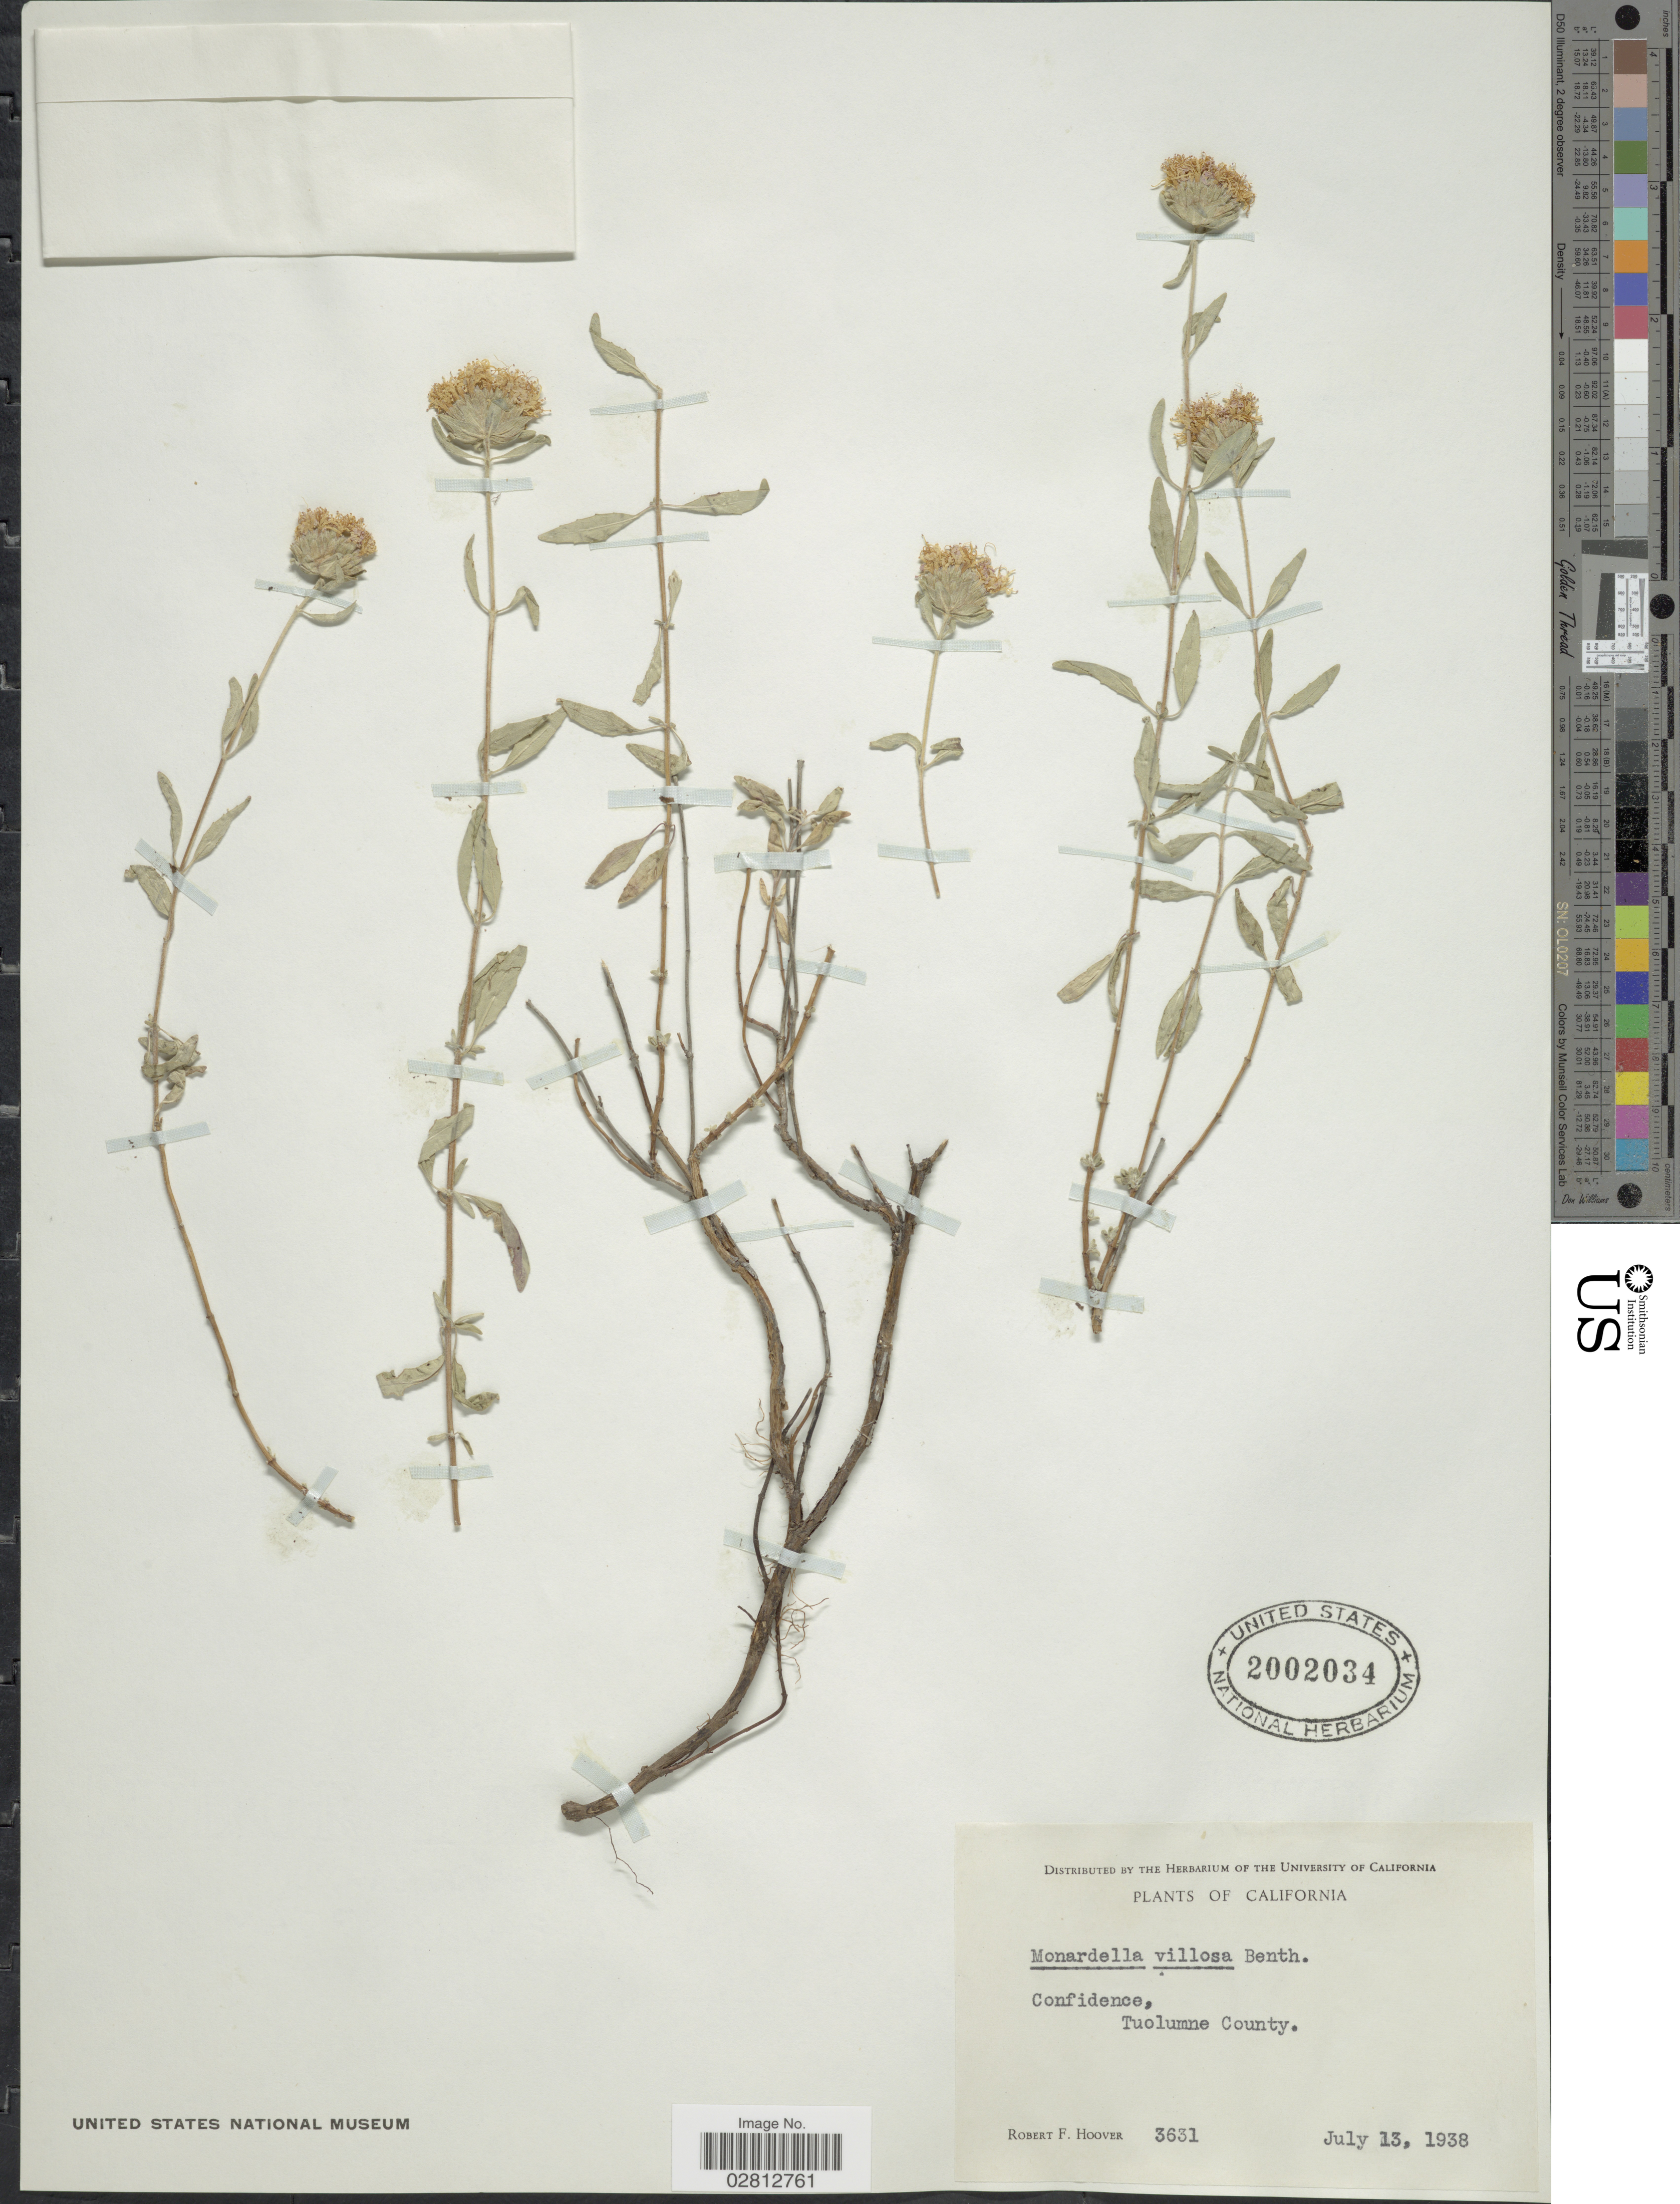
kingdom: Plantae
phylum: Tracheophyta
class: Magnoliopsida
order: Lamiales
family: Lamiaceae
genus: Monardella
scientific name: Monardella villosa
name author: Benth.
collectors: R. F. Hoover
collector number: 3631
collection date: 1938-07-13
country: United States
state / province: California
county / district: Tuolumne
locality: Confidence, Tuolumne County.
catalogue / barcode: US 2002034